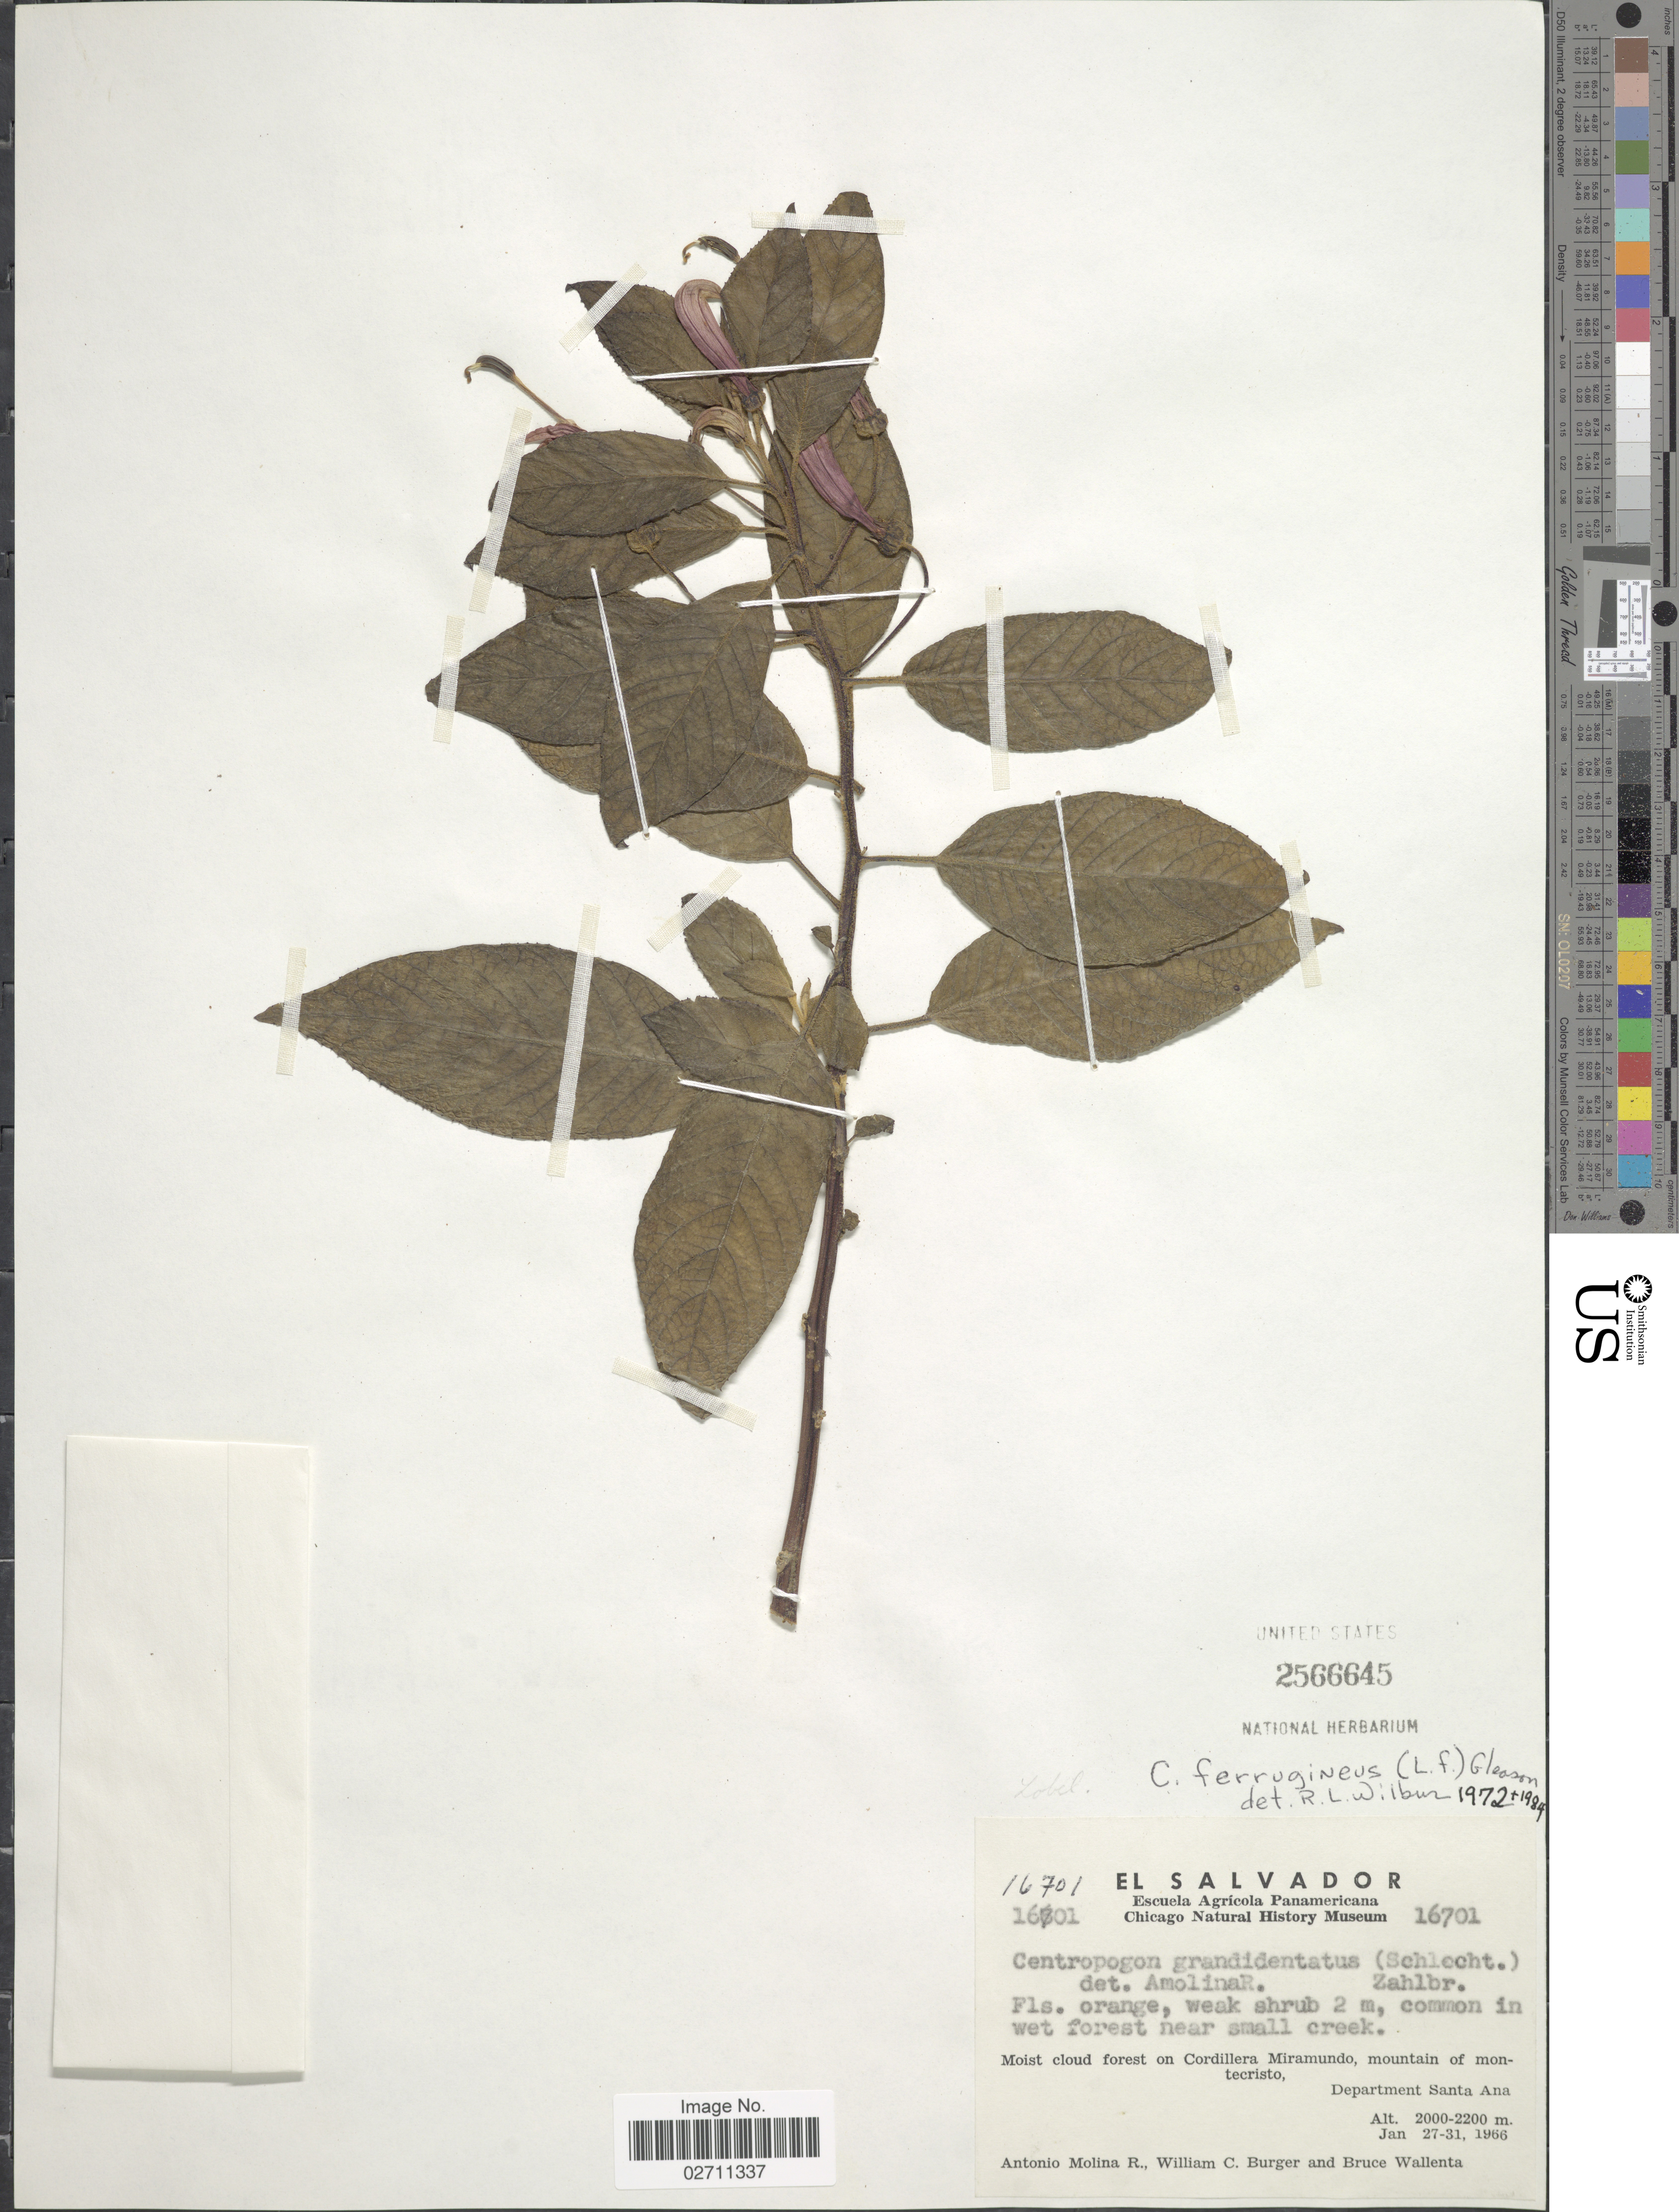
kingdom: Plantae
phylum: Tracheophyta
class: Magnoliopsida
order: Asterales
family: Campanulaceae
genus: Centropogon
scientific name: Centropogon ferrugineus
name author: (L. f.) Gleason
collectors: A. Molina R., W. Burger & B. Wallenta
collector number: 16701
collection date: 1966-01-27/1966-01-31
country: El Salvador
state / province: Santa Ana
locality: Common in wet forest near small creek, Moist cloud forest on Cordillera Miramundo, mountain of montecristo.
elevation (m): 2000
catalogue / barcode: US 256645